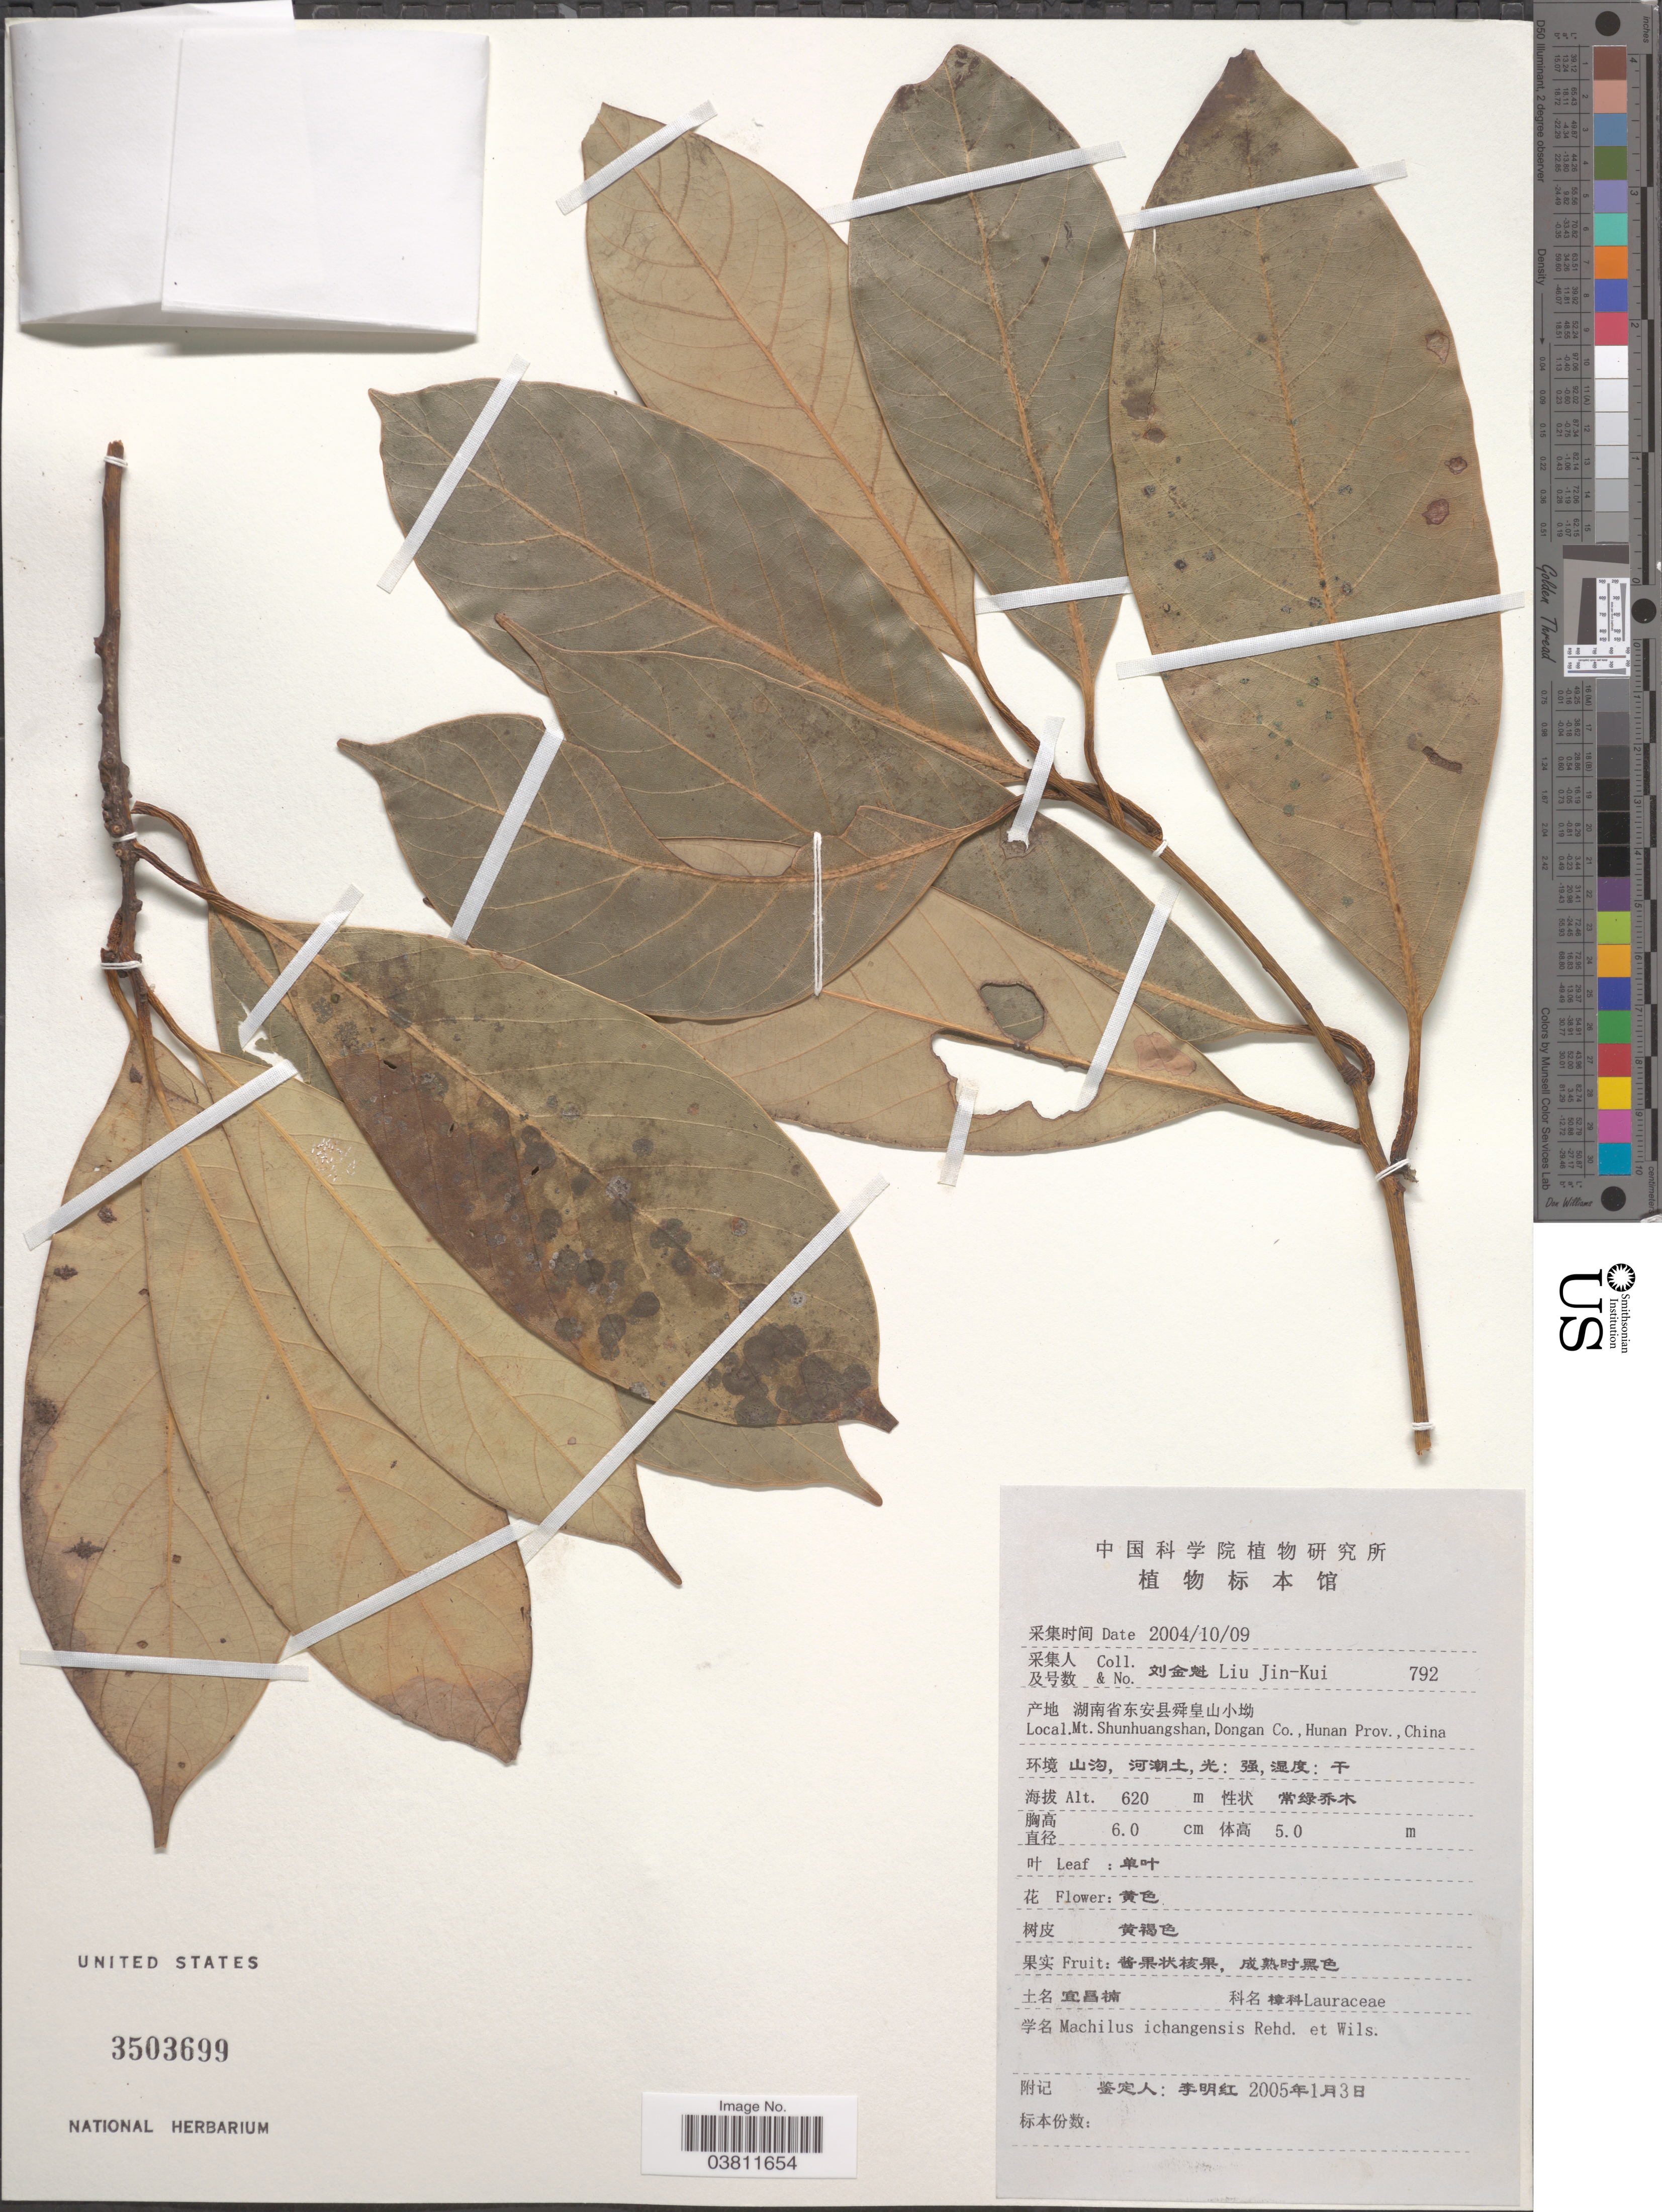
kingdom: Plantae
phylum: Tracheophyta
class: Magnoliopsida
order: Laurales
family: Lauraceae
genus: Machilus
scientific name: Machilus ichangensis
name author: Rehder & E.H. Wilson in Sarg.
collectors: Liu Jin-Kui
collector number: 792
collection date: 2004-10-09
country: China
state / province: Hunan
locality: Mt. Shunhuangshan, Dongan Co.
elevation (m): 620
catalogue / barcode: US 3503699